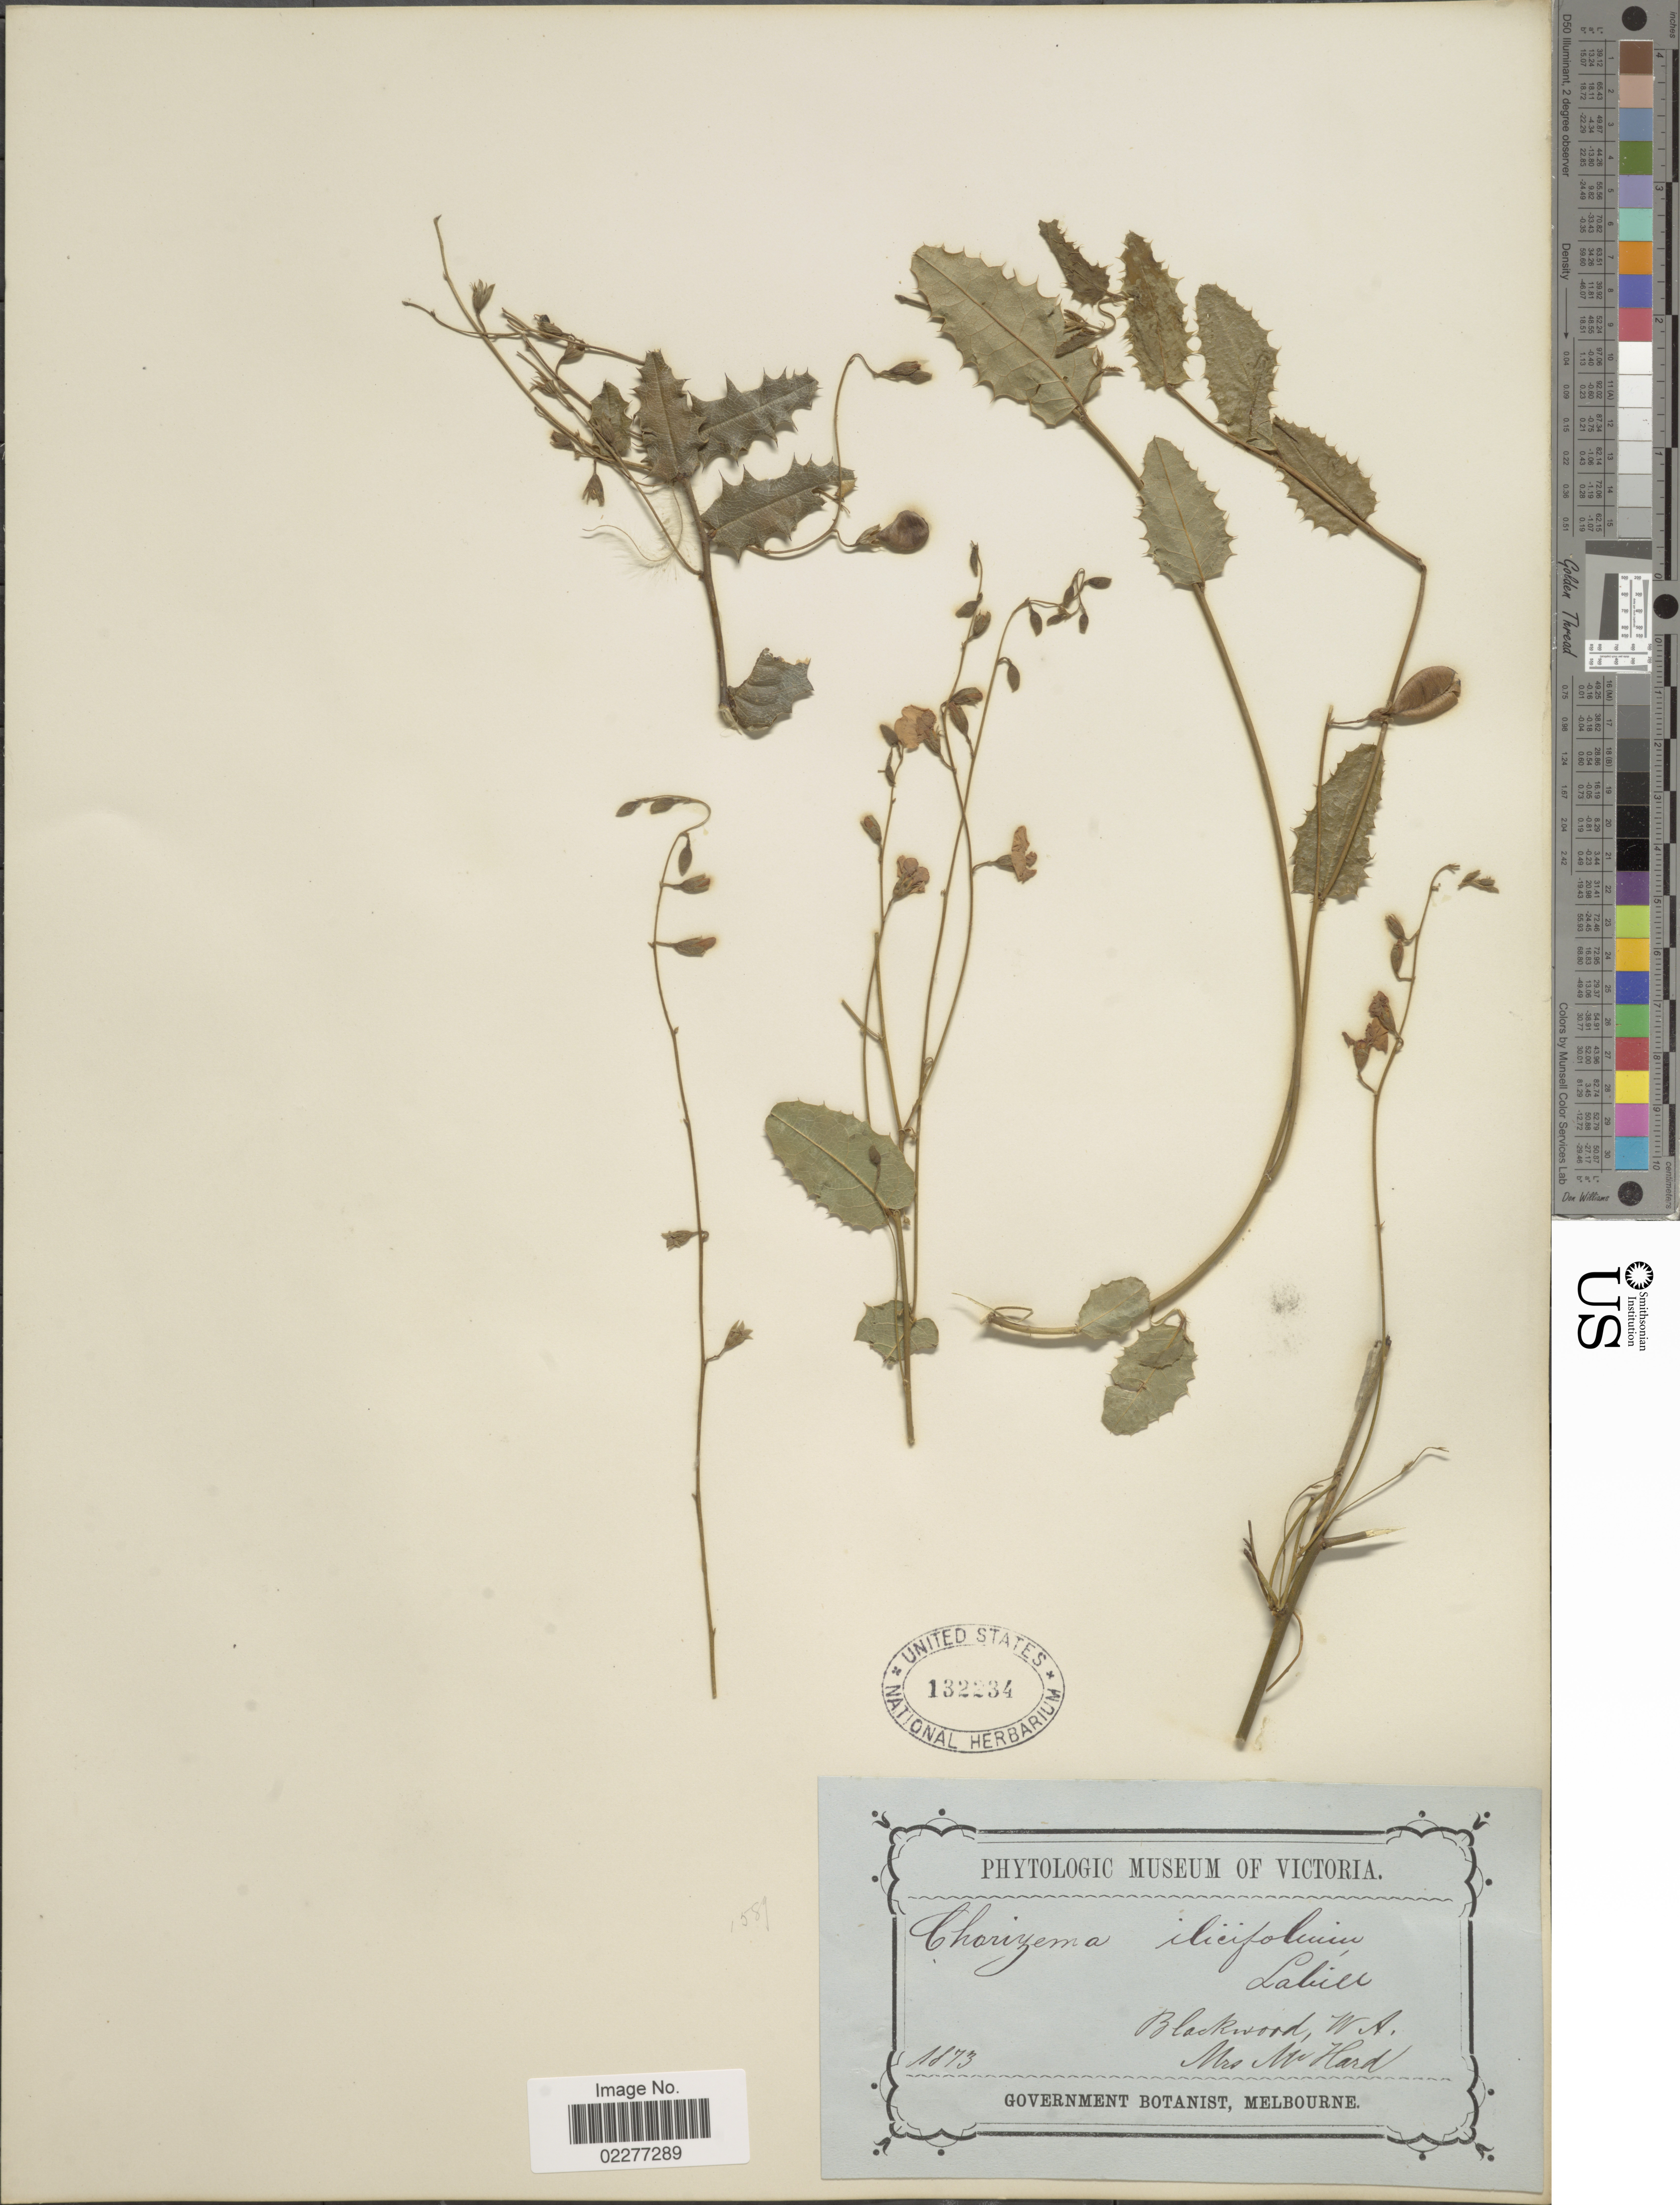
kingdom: Plantae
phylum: Tracheophyta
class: Magnoliopsida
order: Fabales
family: Fabaceae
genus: Chorizema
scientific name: Chorizema ilicifolium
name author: Labill.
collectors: W. Hard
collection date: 1873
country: Australia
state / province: Western Australia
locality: Blackwood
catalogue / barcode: US 132234